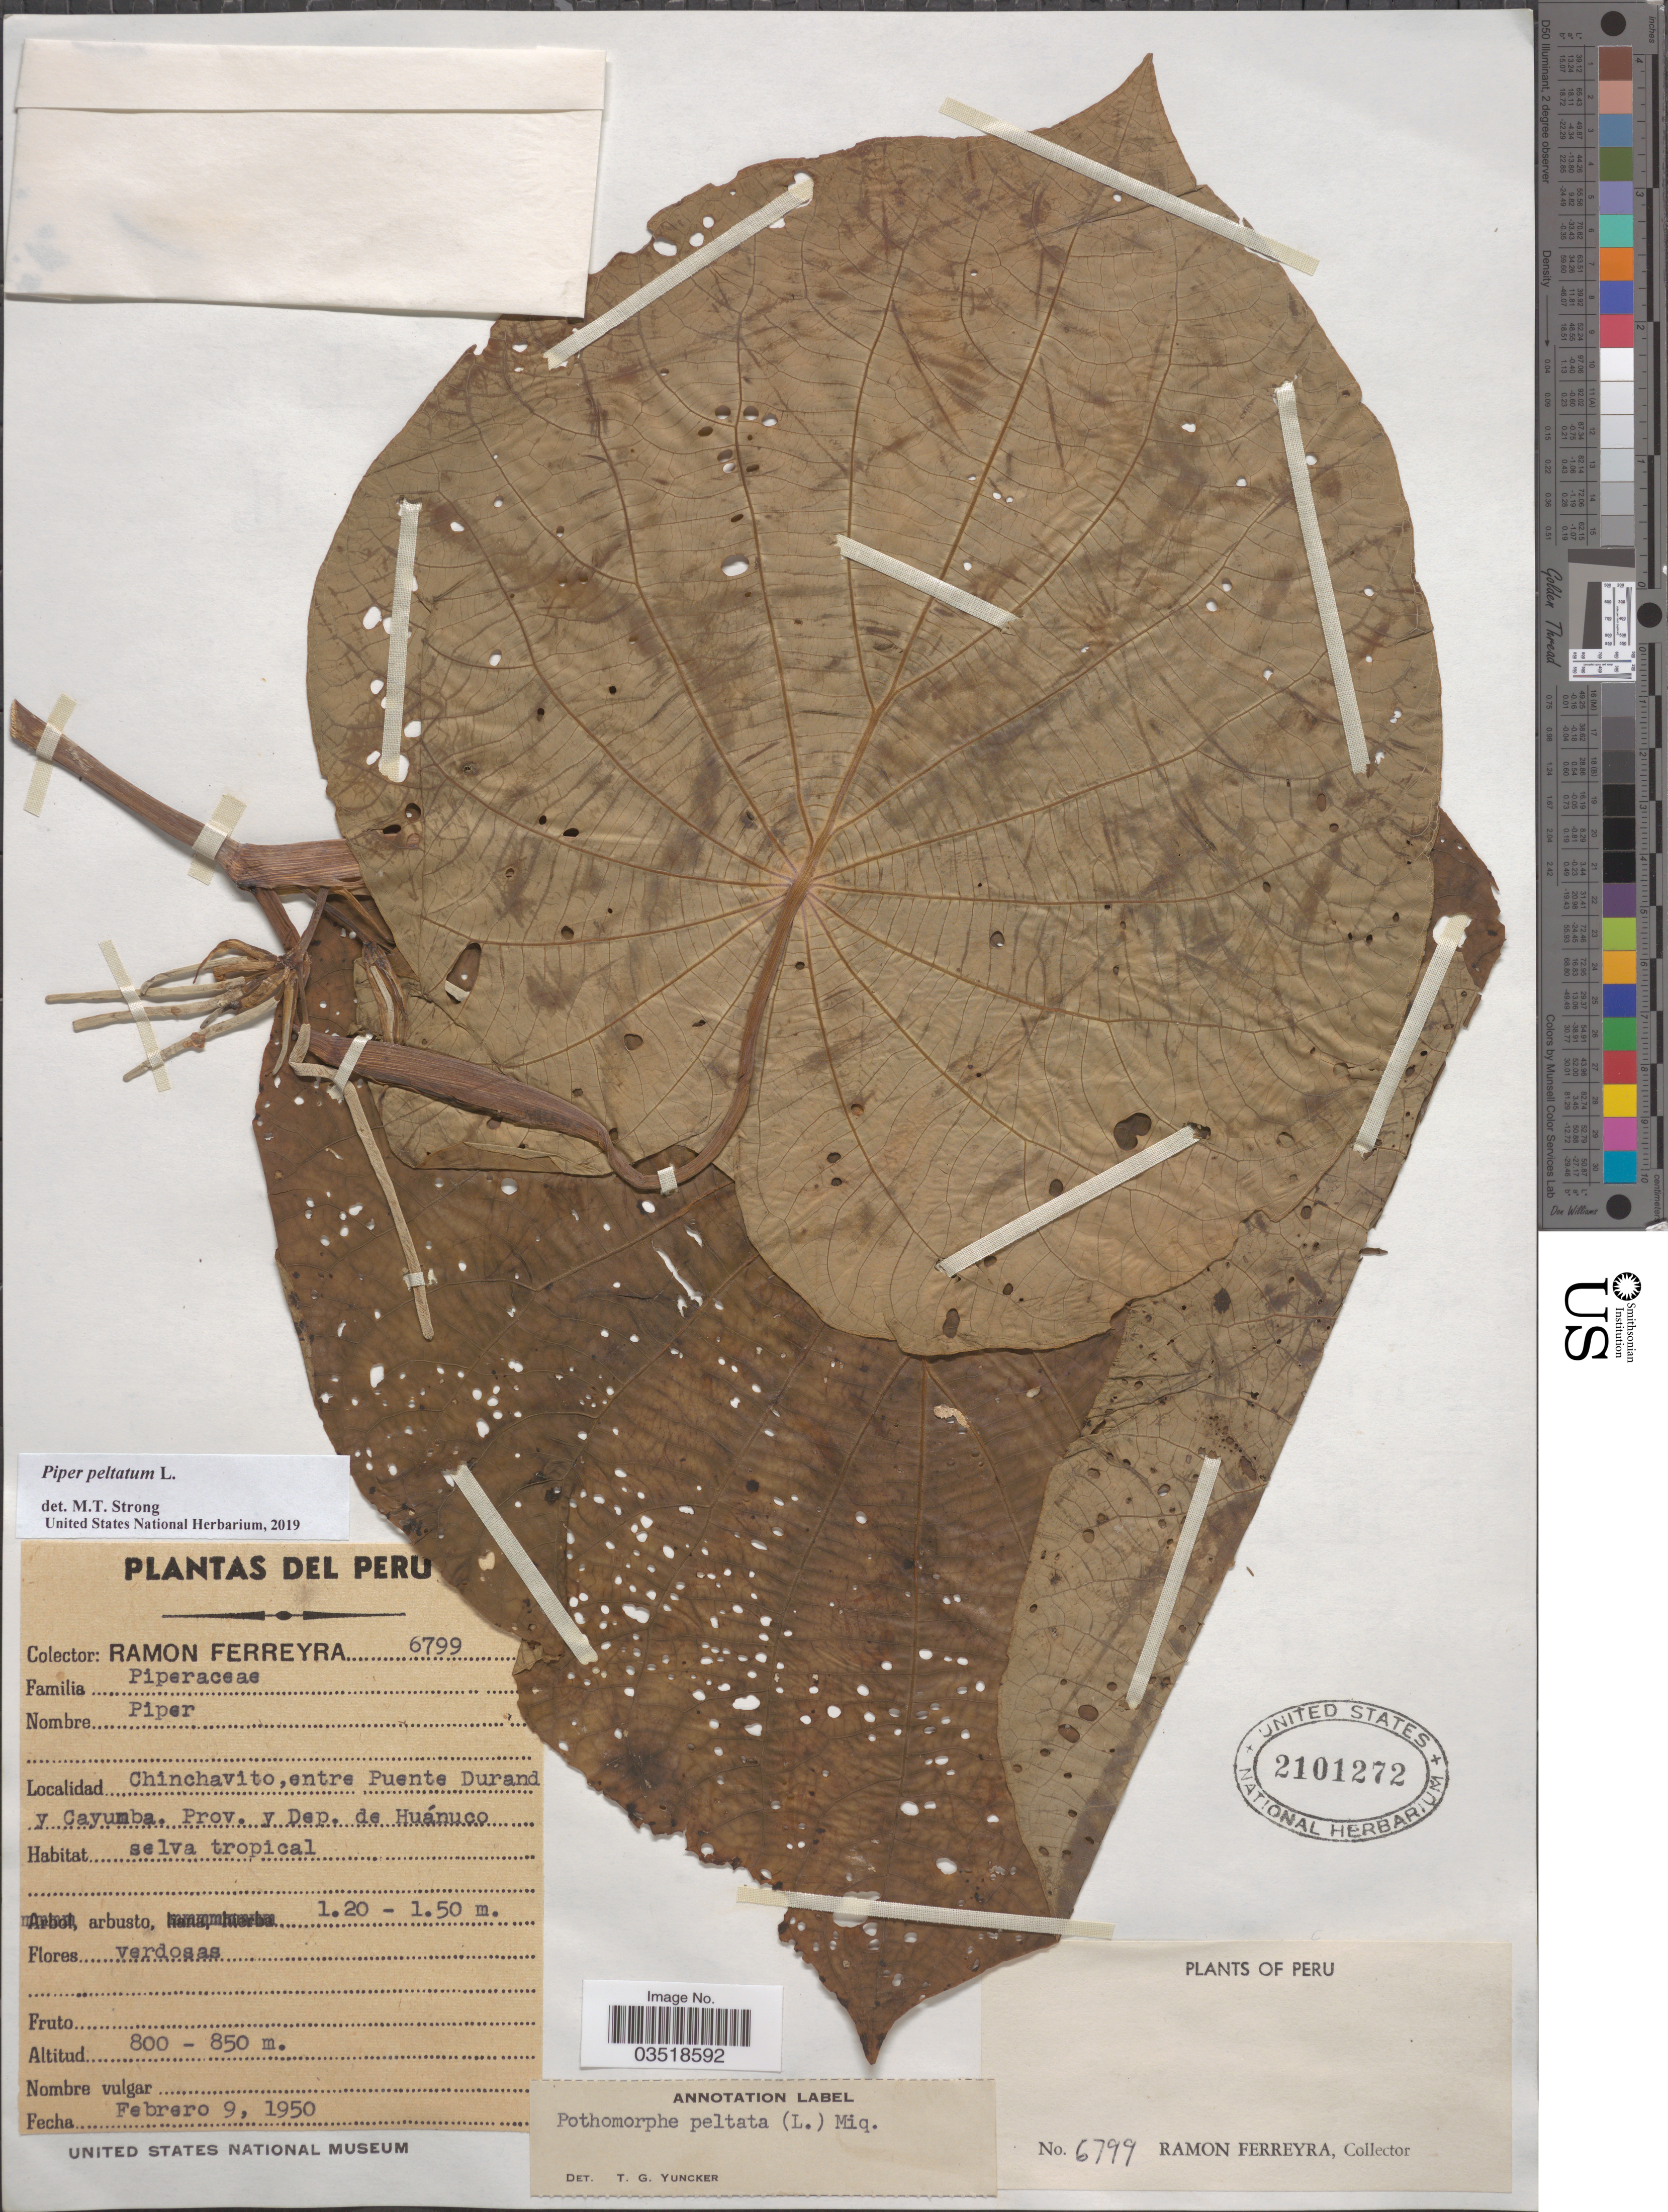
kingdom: Plantae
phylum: Tracheophyta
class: Magnoliopsida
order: Piperales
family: Piperaceae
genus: Piper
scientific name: Piper peltatum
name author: L.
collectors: R. A. Ferreyra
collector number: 6799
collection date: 1950-02-09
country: Peru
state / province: Huánuco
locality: Chinchavito, entre Puente Durand y Cayumba. Prov. y Dep. de Huánuco.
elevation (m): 800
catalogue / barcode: US 2101272